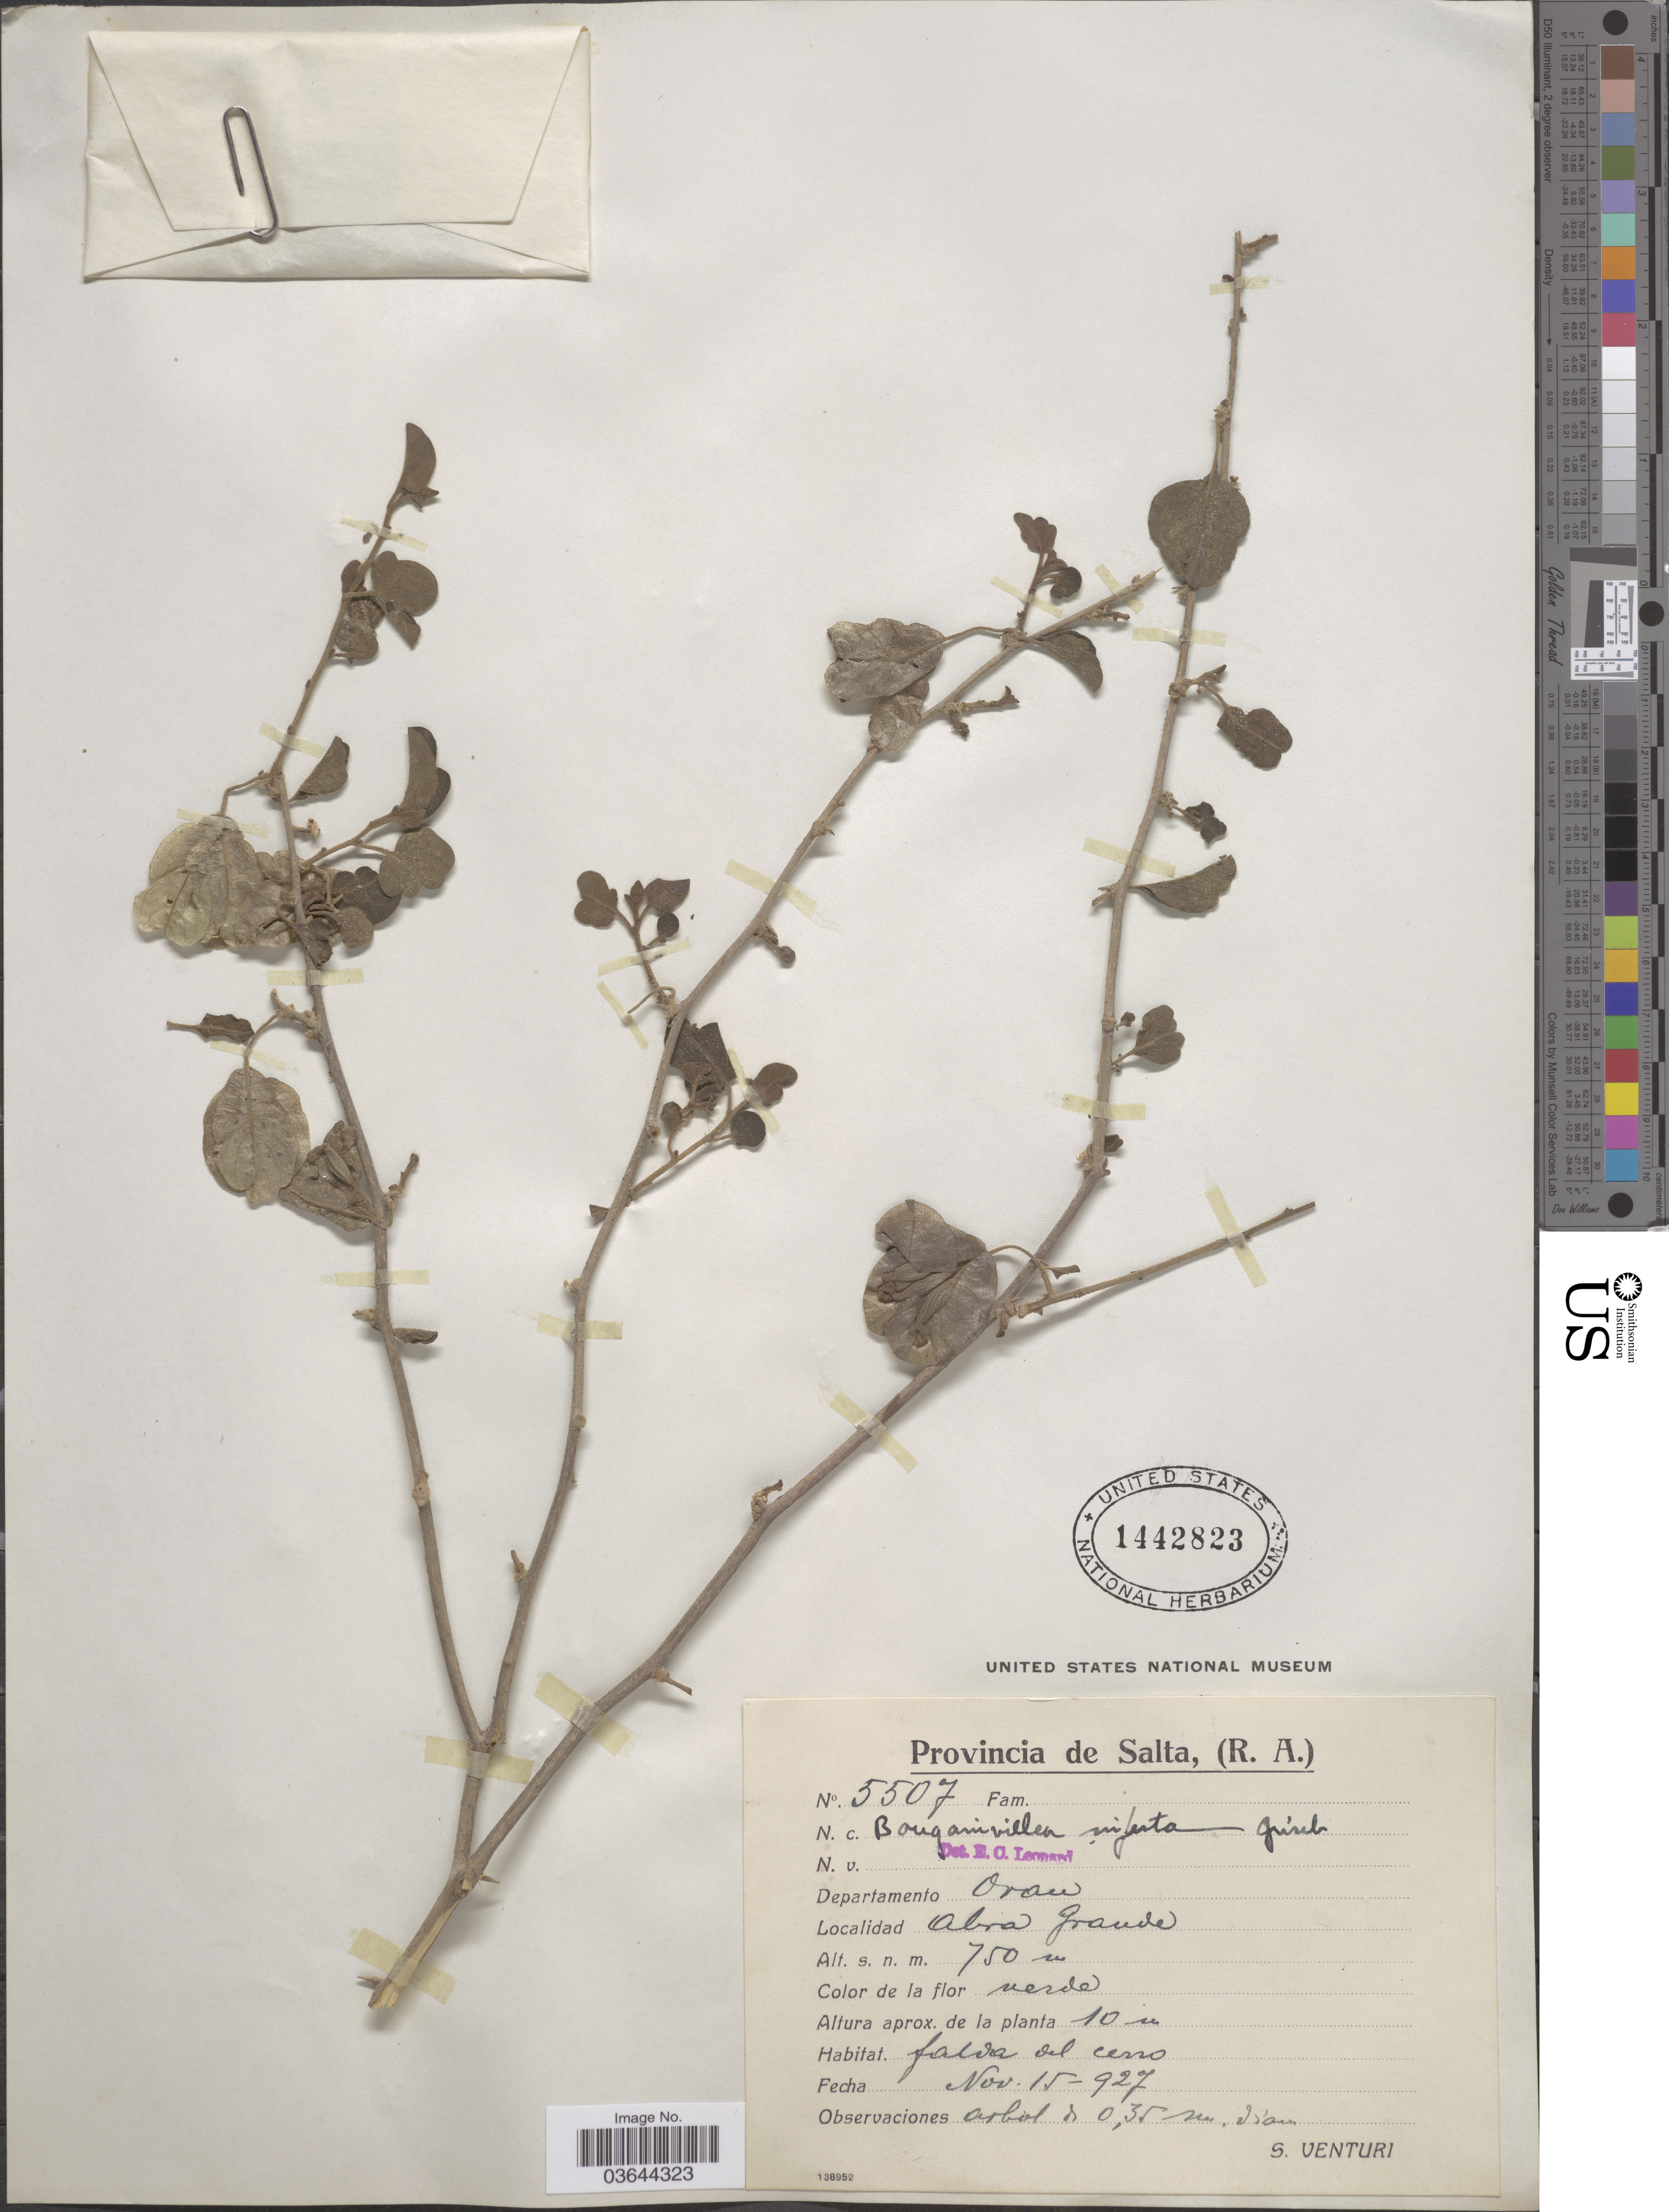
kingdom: Plantae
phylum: Tracheophyta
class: Magnoliopsida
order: Caryophyllales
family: Nyctaginaceae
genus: Bougainvillea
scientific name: Bougainvillea infesta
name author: Griseb.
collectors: S. Venturi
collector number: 5507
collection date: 1927-11-15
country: Argentina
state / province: Salta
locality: Departamento Oran. Abra Grande.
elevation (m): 750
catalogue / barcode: US 1442823